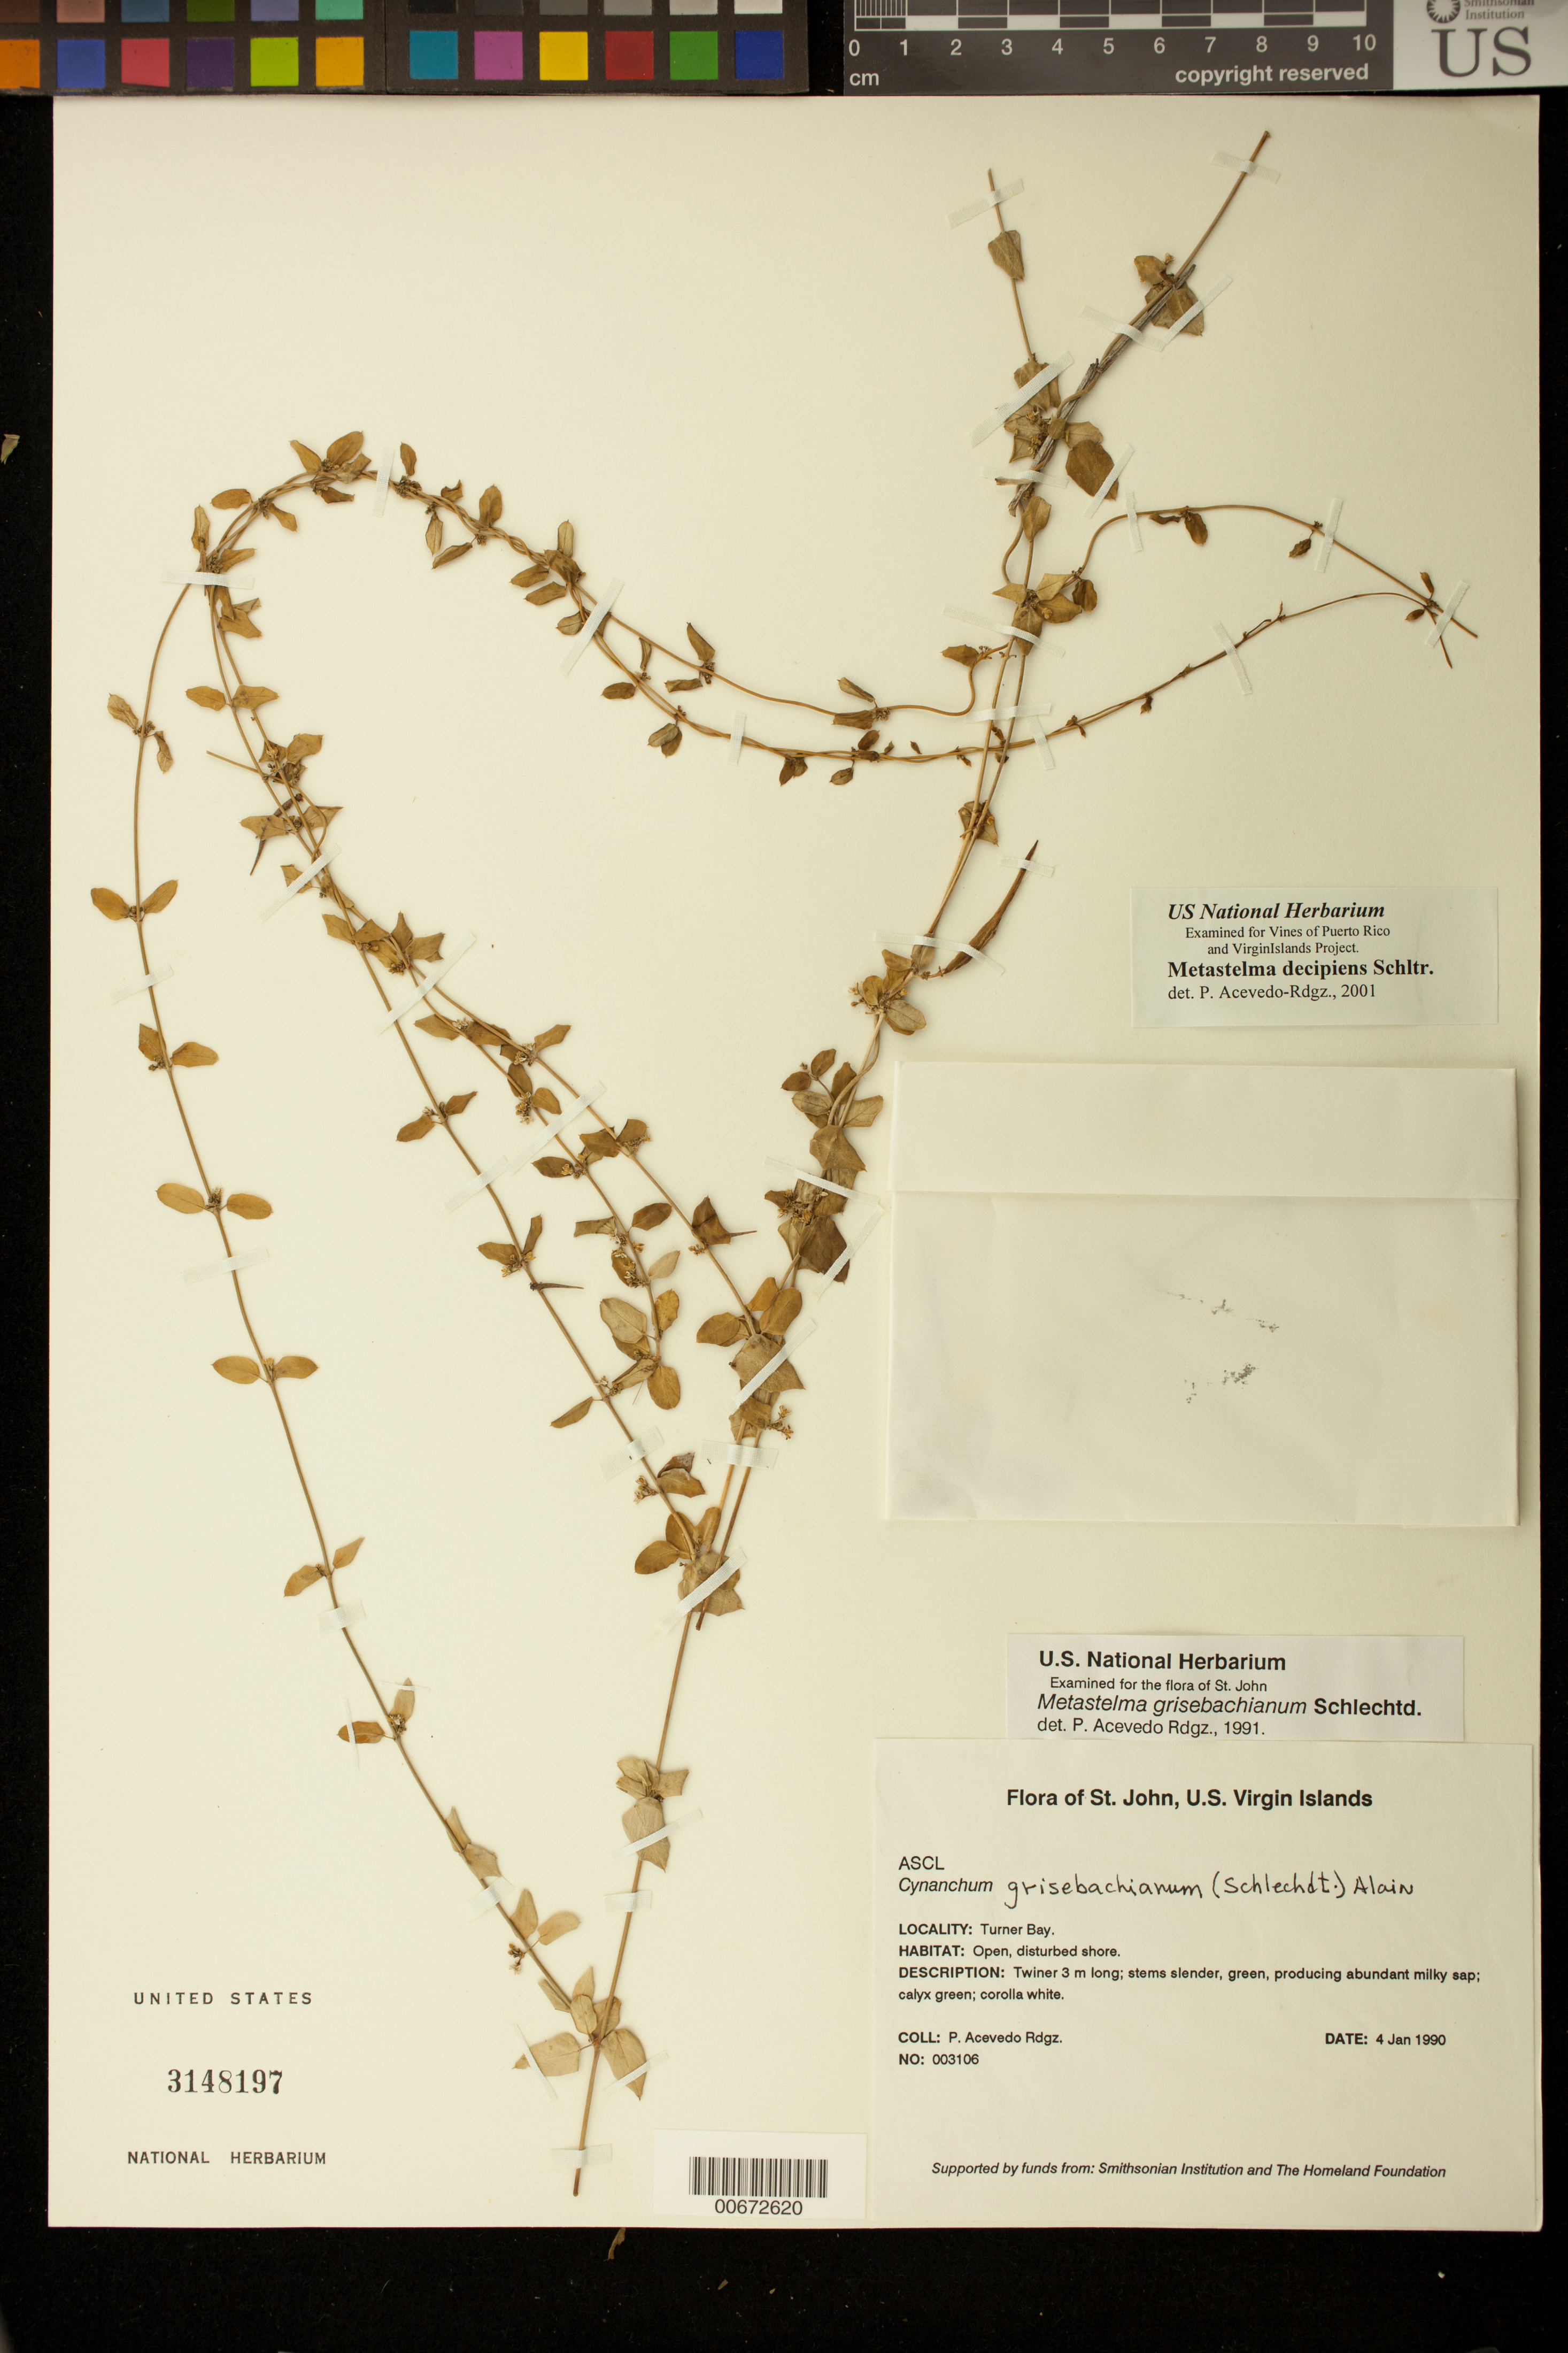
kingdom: Plantae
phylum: Tracheophyta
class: Magnoliopsida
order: Gentianales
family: Apocynaceae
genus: Metastelma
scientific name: Metastelma decipiens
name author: Schltr.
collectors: P. Acevedo-Rodr.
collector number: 3106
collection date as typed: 04 Jan 1990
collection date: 1990-01-04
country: U.S. Virgin Islands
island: St. John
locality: Cruz Bay Quarter; Turner Bay.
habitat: Open, disturbed shore.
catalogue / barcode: US 3148197